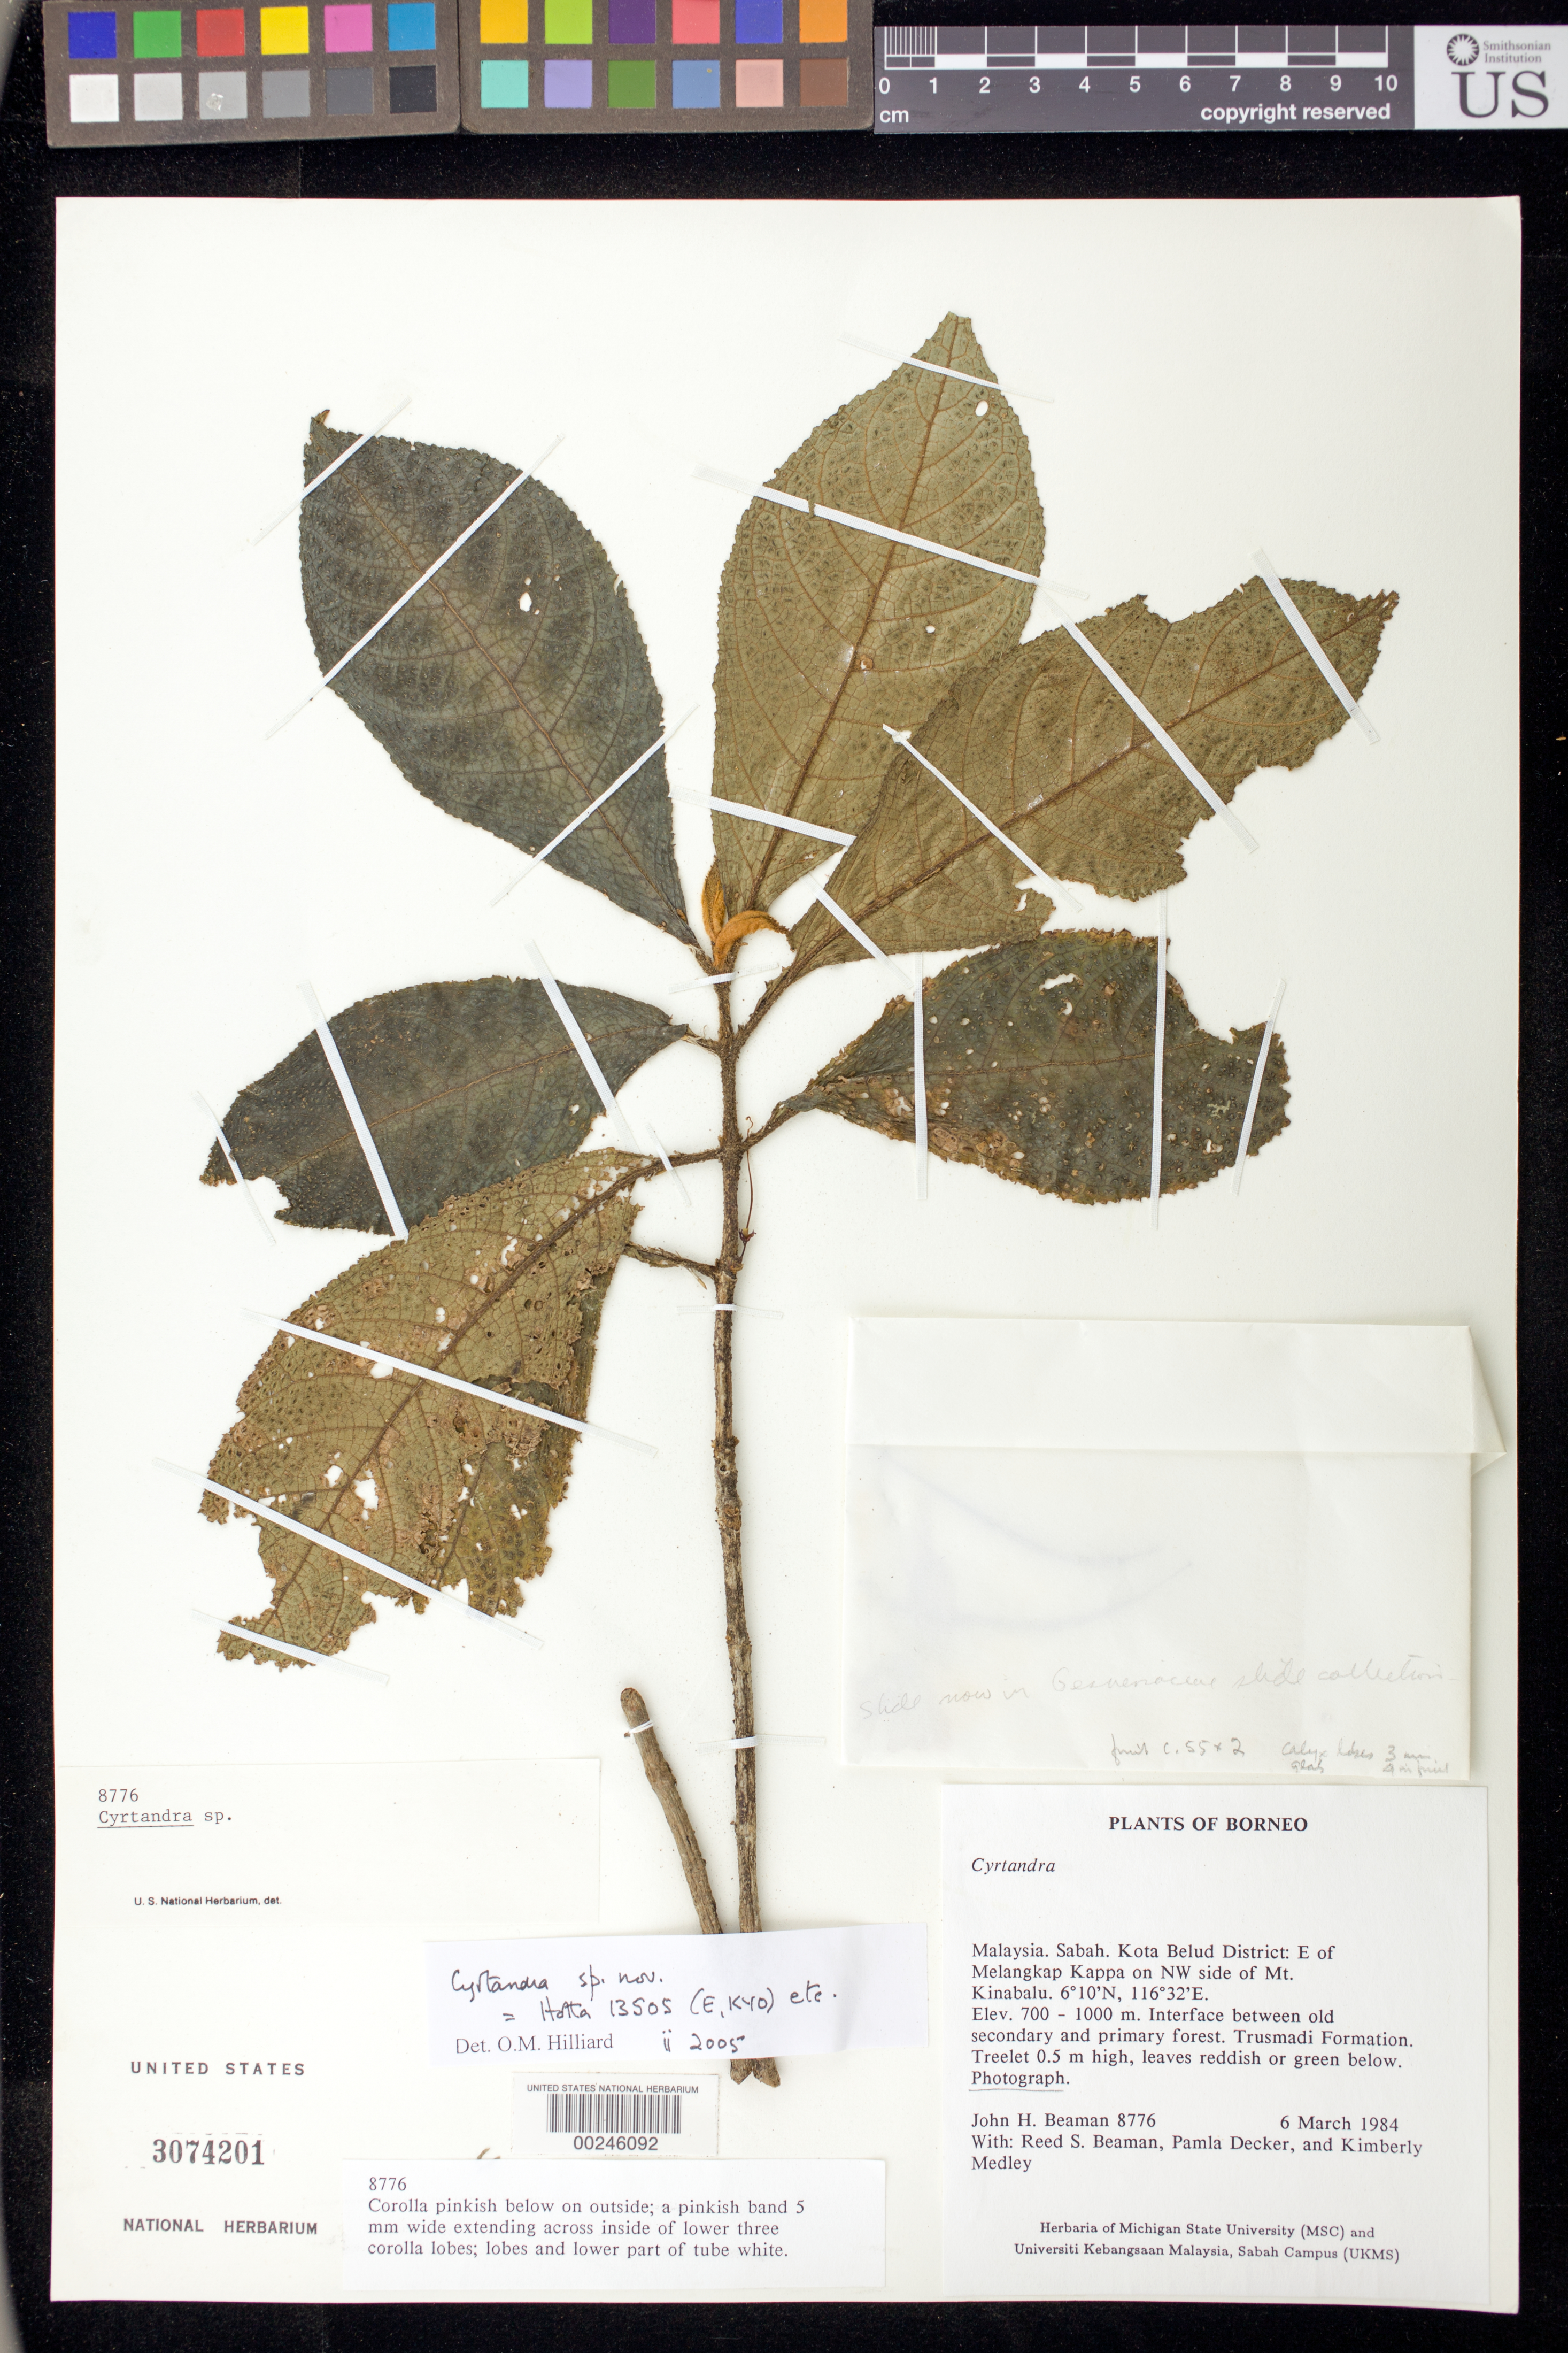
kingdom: Plantae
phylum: Tracheophyta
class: Magnoliopsida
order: Lamiales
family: Gesneriaceae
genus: Cyrtandra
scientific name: Cyrtandra sp. nov.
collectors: J. H. Beaman, R. S. Beaman, P. Decker & K. Medley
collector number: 8776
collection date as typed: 06 Mar 1984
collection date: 1984-03-06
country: Malaysia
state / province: Sabah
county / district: Kota Belud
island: Borneo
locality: E of Melangkap Kappa on NW side of Mt Kinabalu, Trusmadi Formation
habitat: Interface between old secondary and primary forest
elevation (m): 700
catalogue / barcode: US 3074201